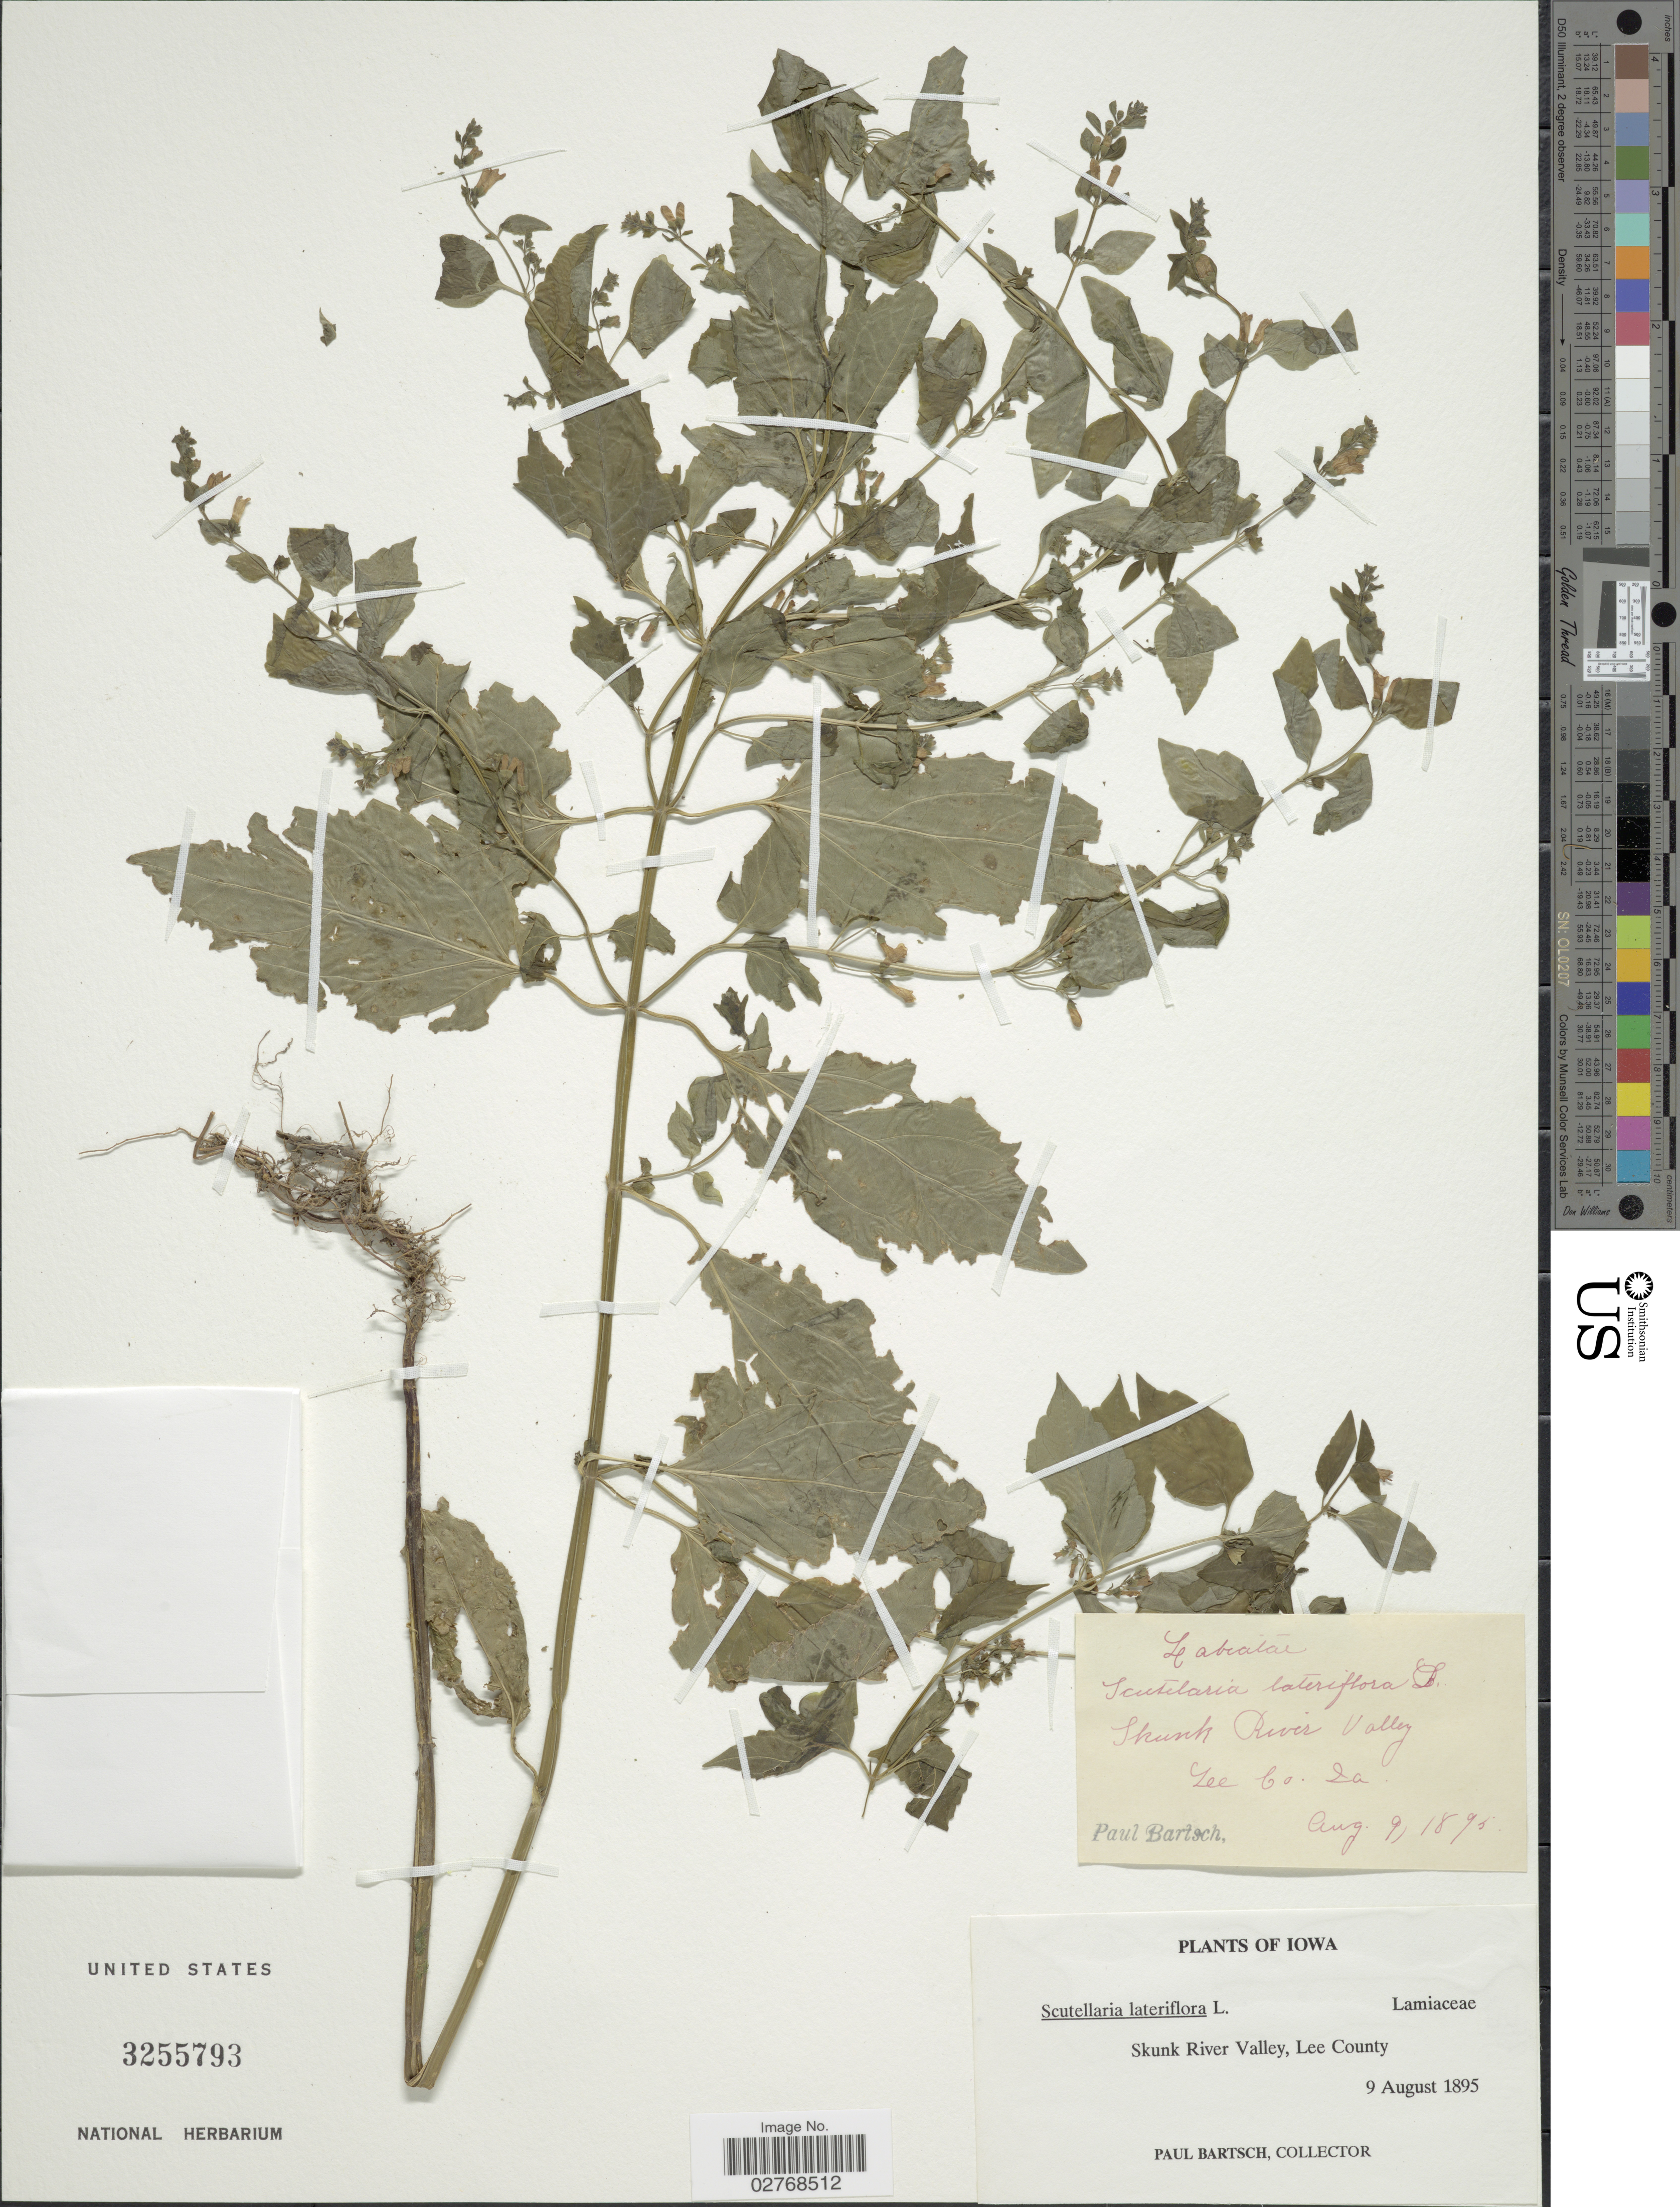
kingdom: Plantae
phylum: Tracheophyta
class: Magnoliopsida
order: Lamiales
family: Lamiaceae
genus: Scutellaria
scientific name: Scutellaria lateriflora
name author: L.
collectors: P. Bartsch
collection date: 1895-08-09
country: United States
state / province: Iowa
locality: Skunk River Valley, Lee County.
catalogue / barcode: US 3255793